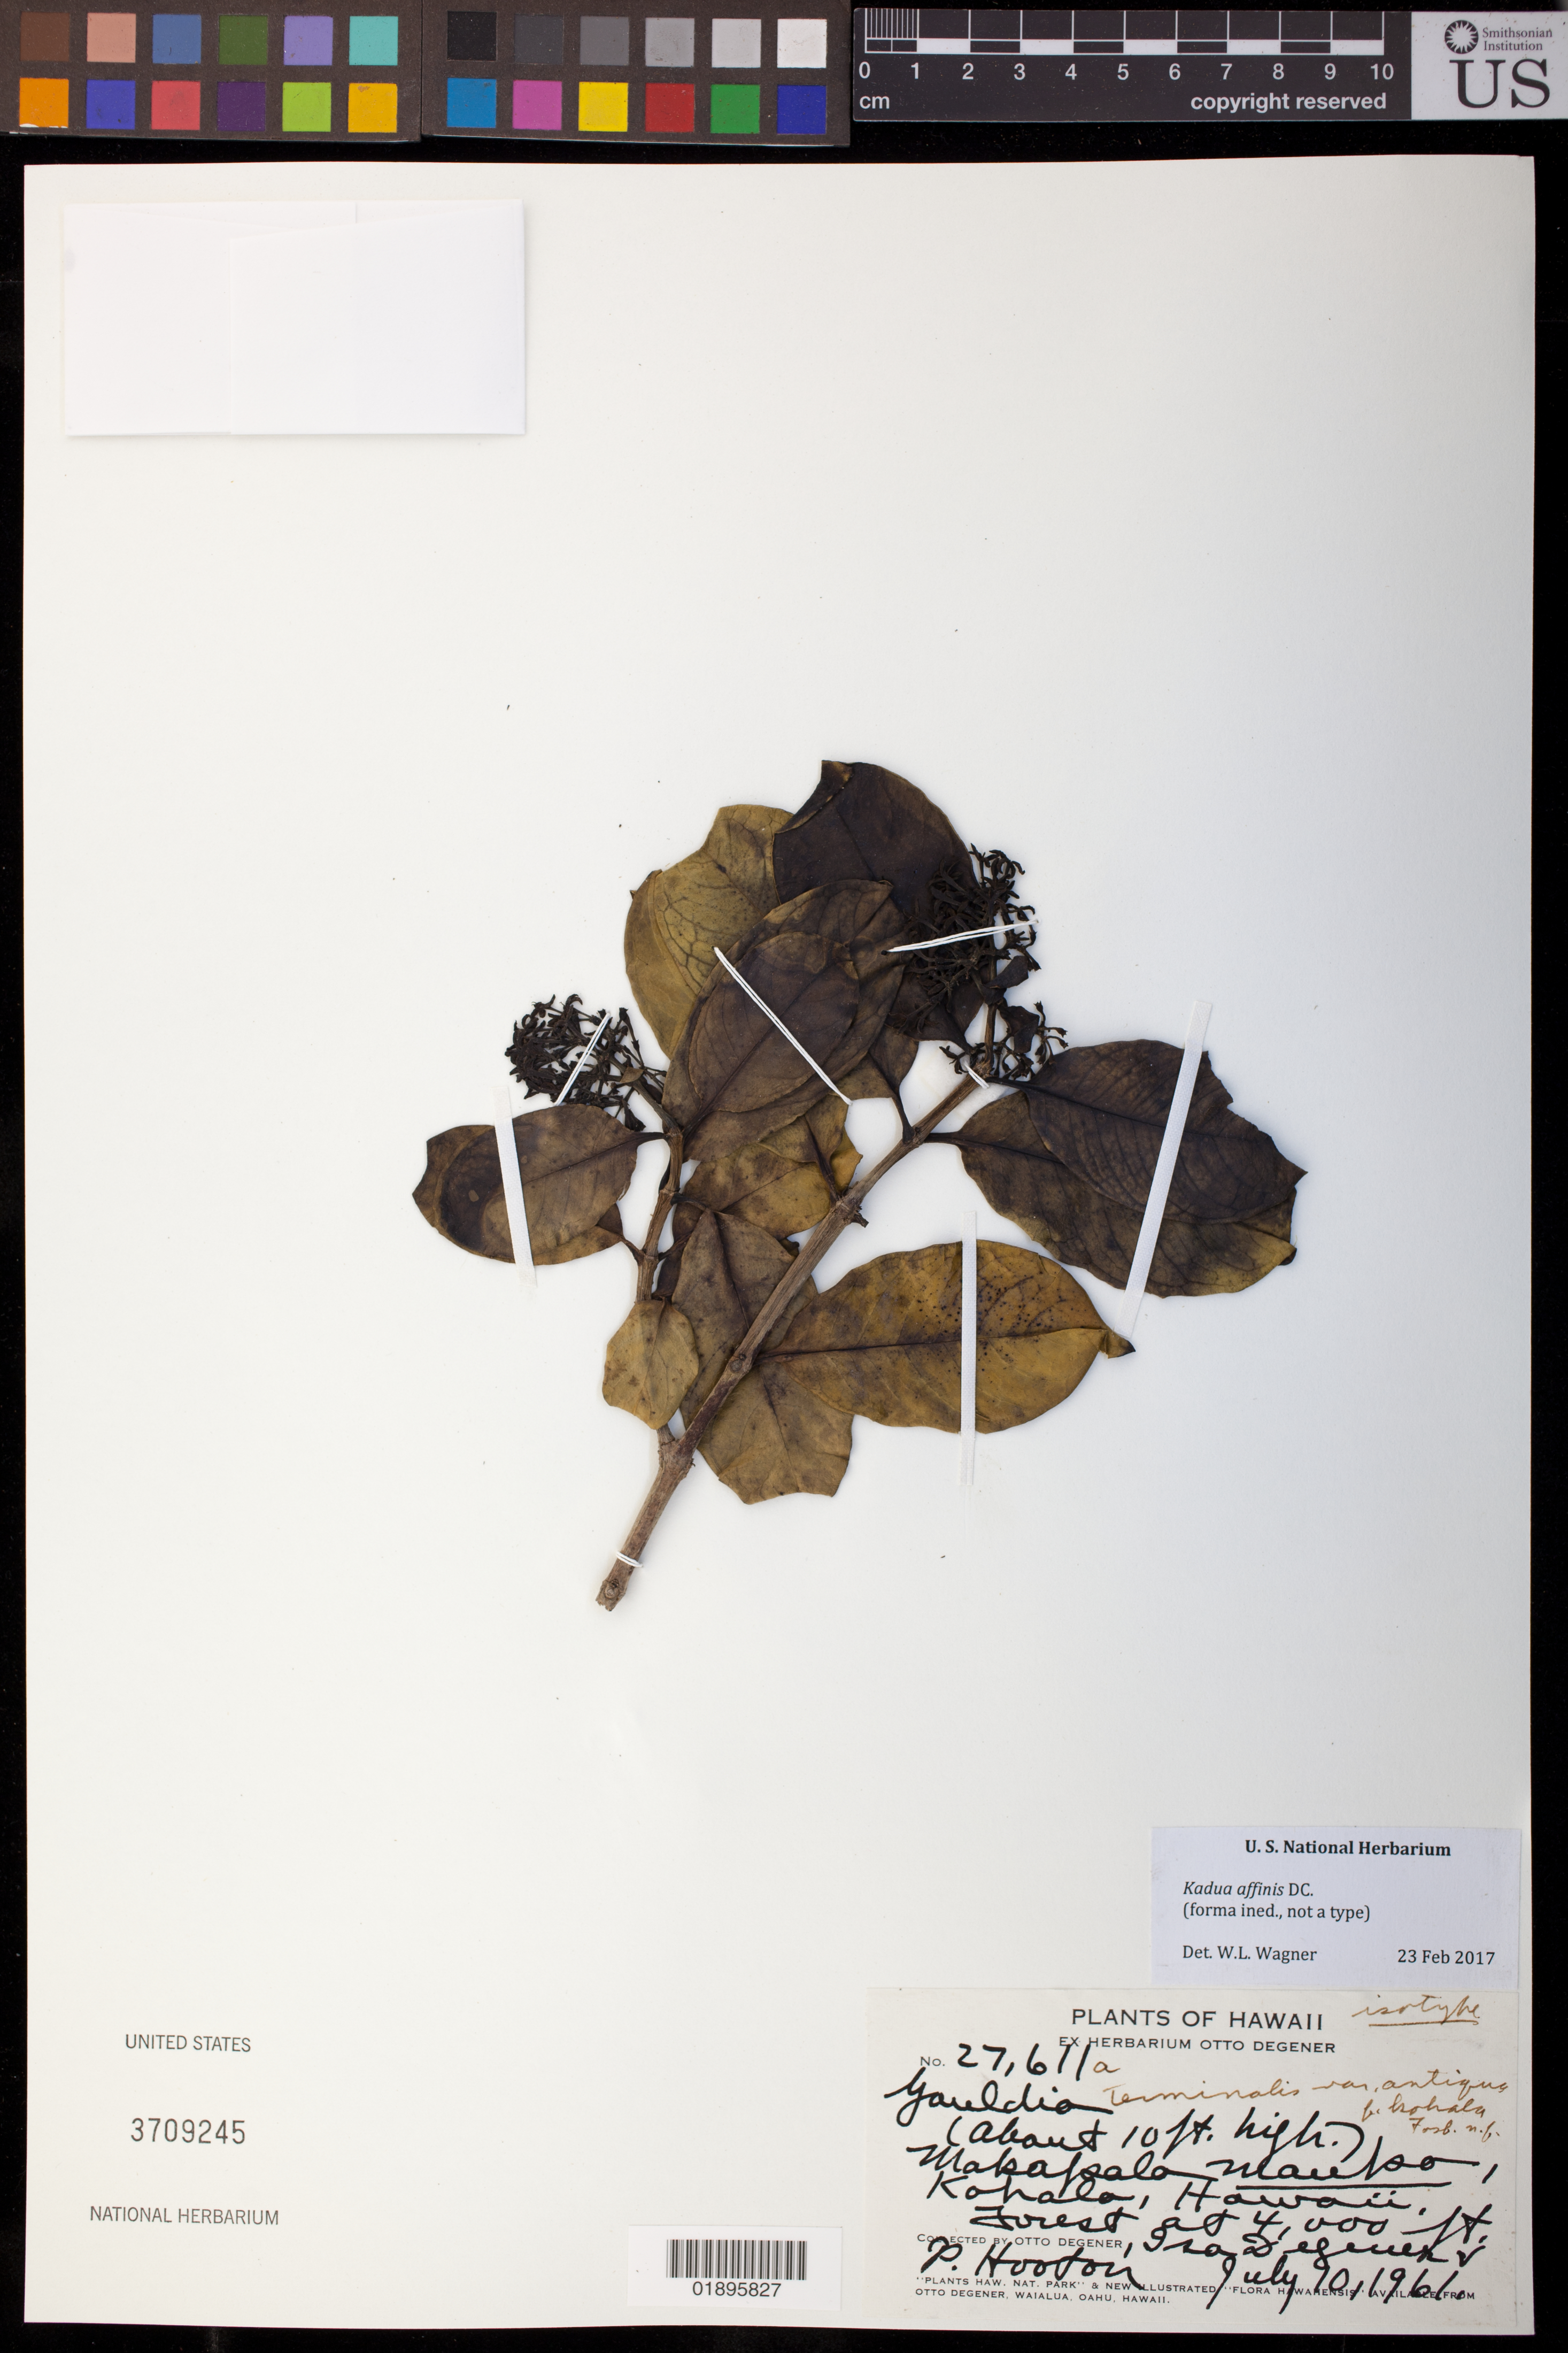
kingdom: Plantae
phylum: Tracheophyta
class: Magnoliopsida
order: Gentianales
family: Rubiaceae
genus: Kadua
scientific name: Kadua affinis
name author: DC.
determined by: Wagner, W. L., (BOT), Smithsonian Institution - National Museum of Natural History (UNITED STATES)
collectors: O. Degener, I. Degener & P. Hooton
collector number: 27611a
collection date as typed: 10 Jul 1961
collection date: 1961-07-10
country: United States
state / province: Hawaii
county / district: Hawaii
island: Hawaii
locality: Makapala mauko, Kohala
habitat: Forest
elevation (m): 1219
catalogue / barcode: US 3709245